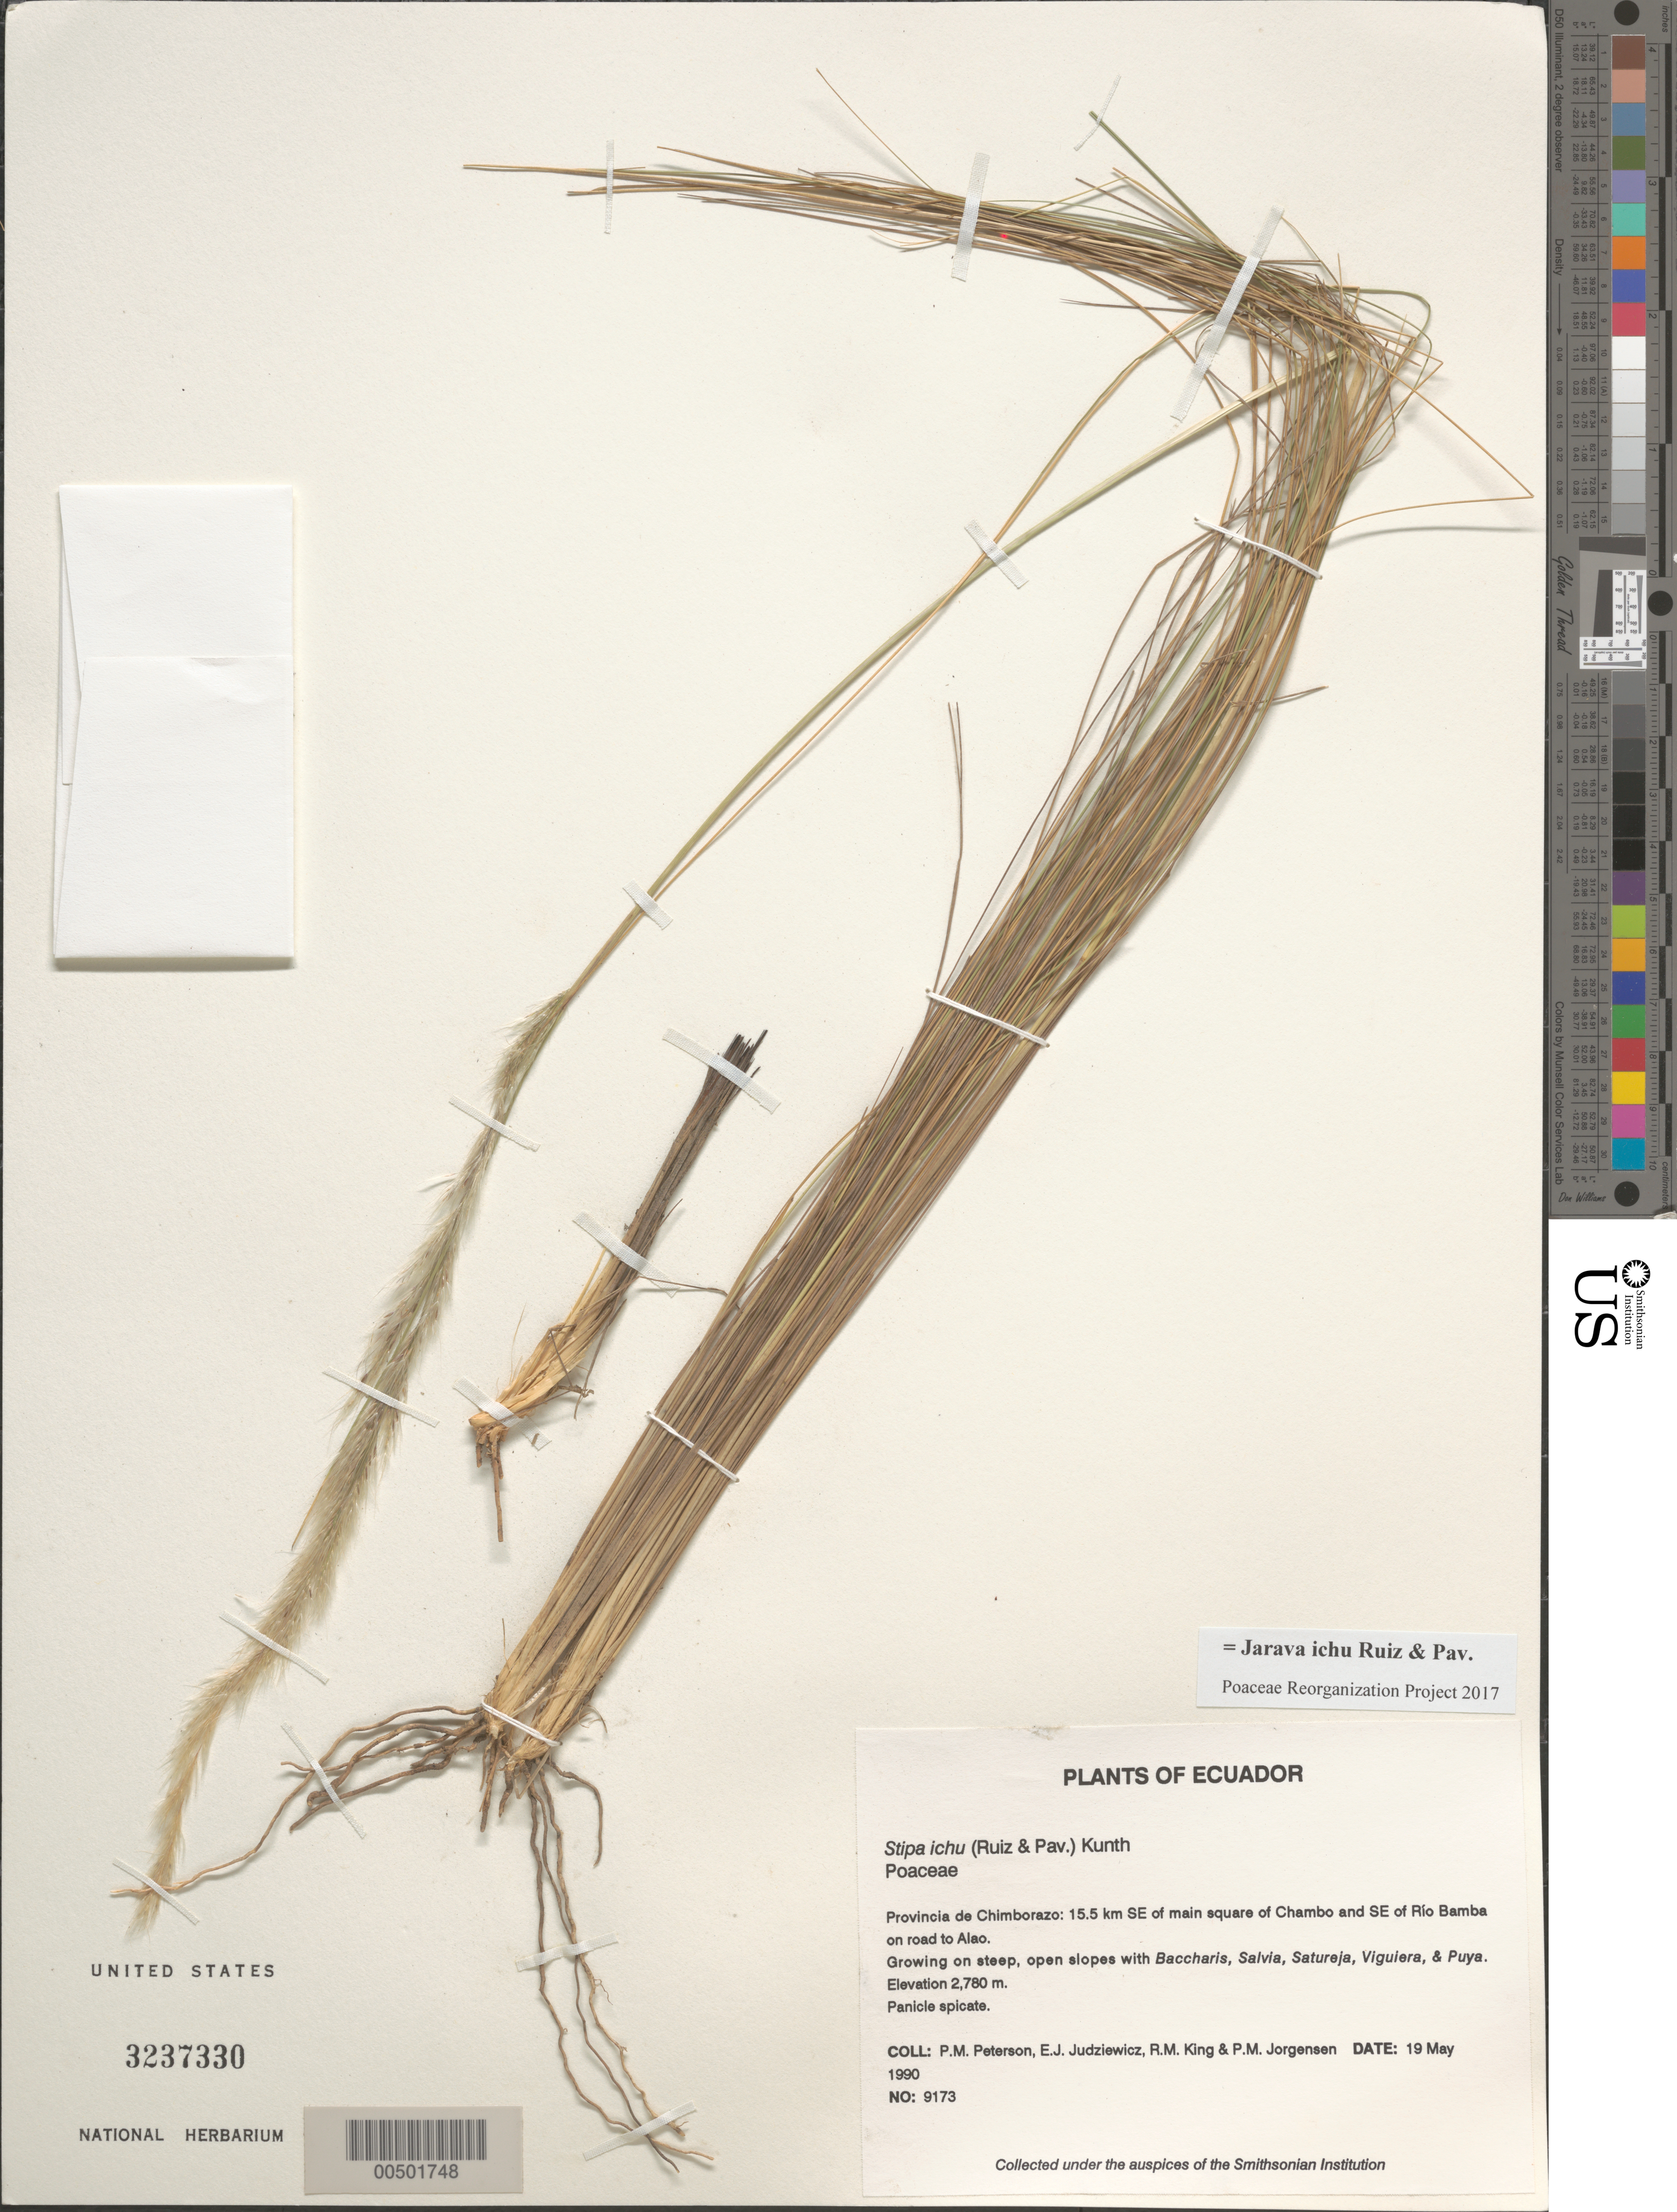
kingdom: Plantae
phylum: Tracheophyta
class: Liliopsida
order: Poales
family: Poaceae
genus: Jarava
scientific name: Jarava ichu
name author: Ruiz & Pav.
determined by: Poaceae Reorganization Project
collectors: P. M. Peterson, E. J. Judziewicz, R. M. King & P. M. Jørgensen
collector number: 09173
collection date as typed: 19 May 1990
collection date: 1990-05-19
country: Ecuador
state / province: Chimborazo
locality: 15.5 km SE of main square of Chambo and SE of Río Bamba on road to Alao.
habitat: Growing on steep, open slopes with Baccharis, Salvia, Satureja, Viguiera, & Puya.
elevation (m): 2780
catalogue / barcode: US 3237330